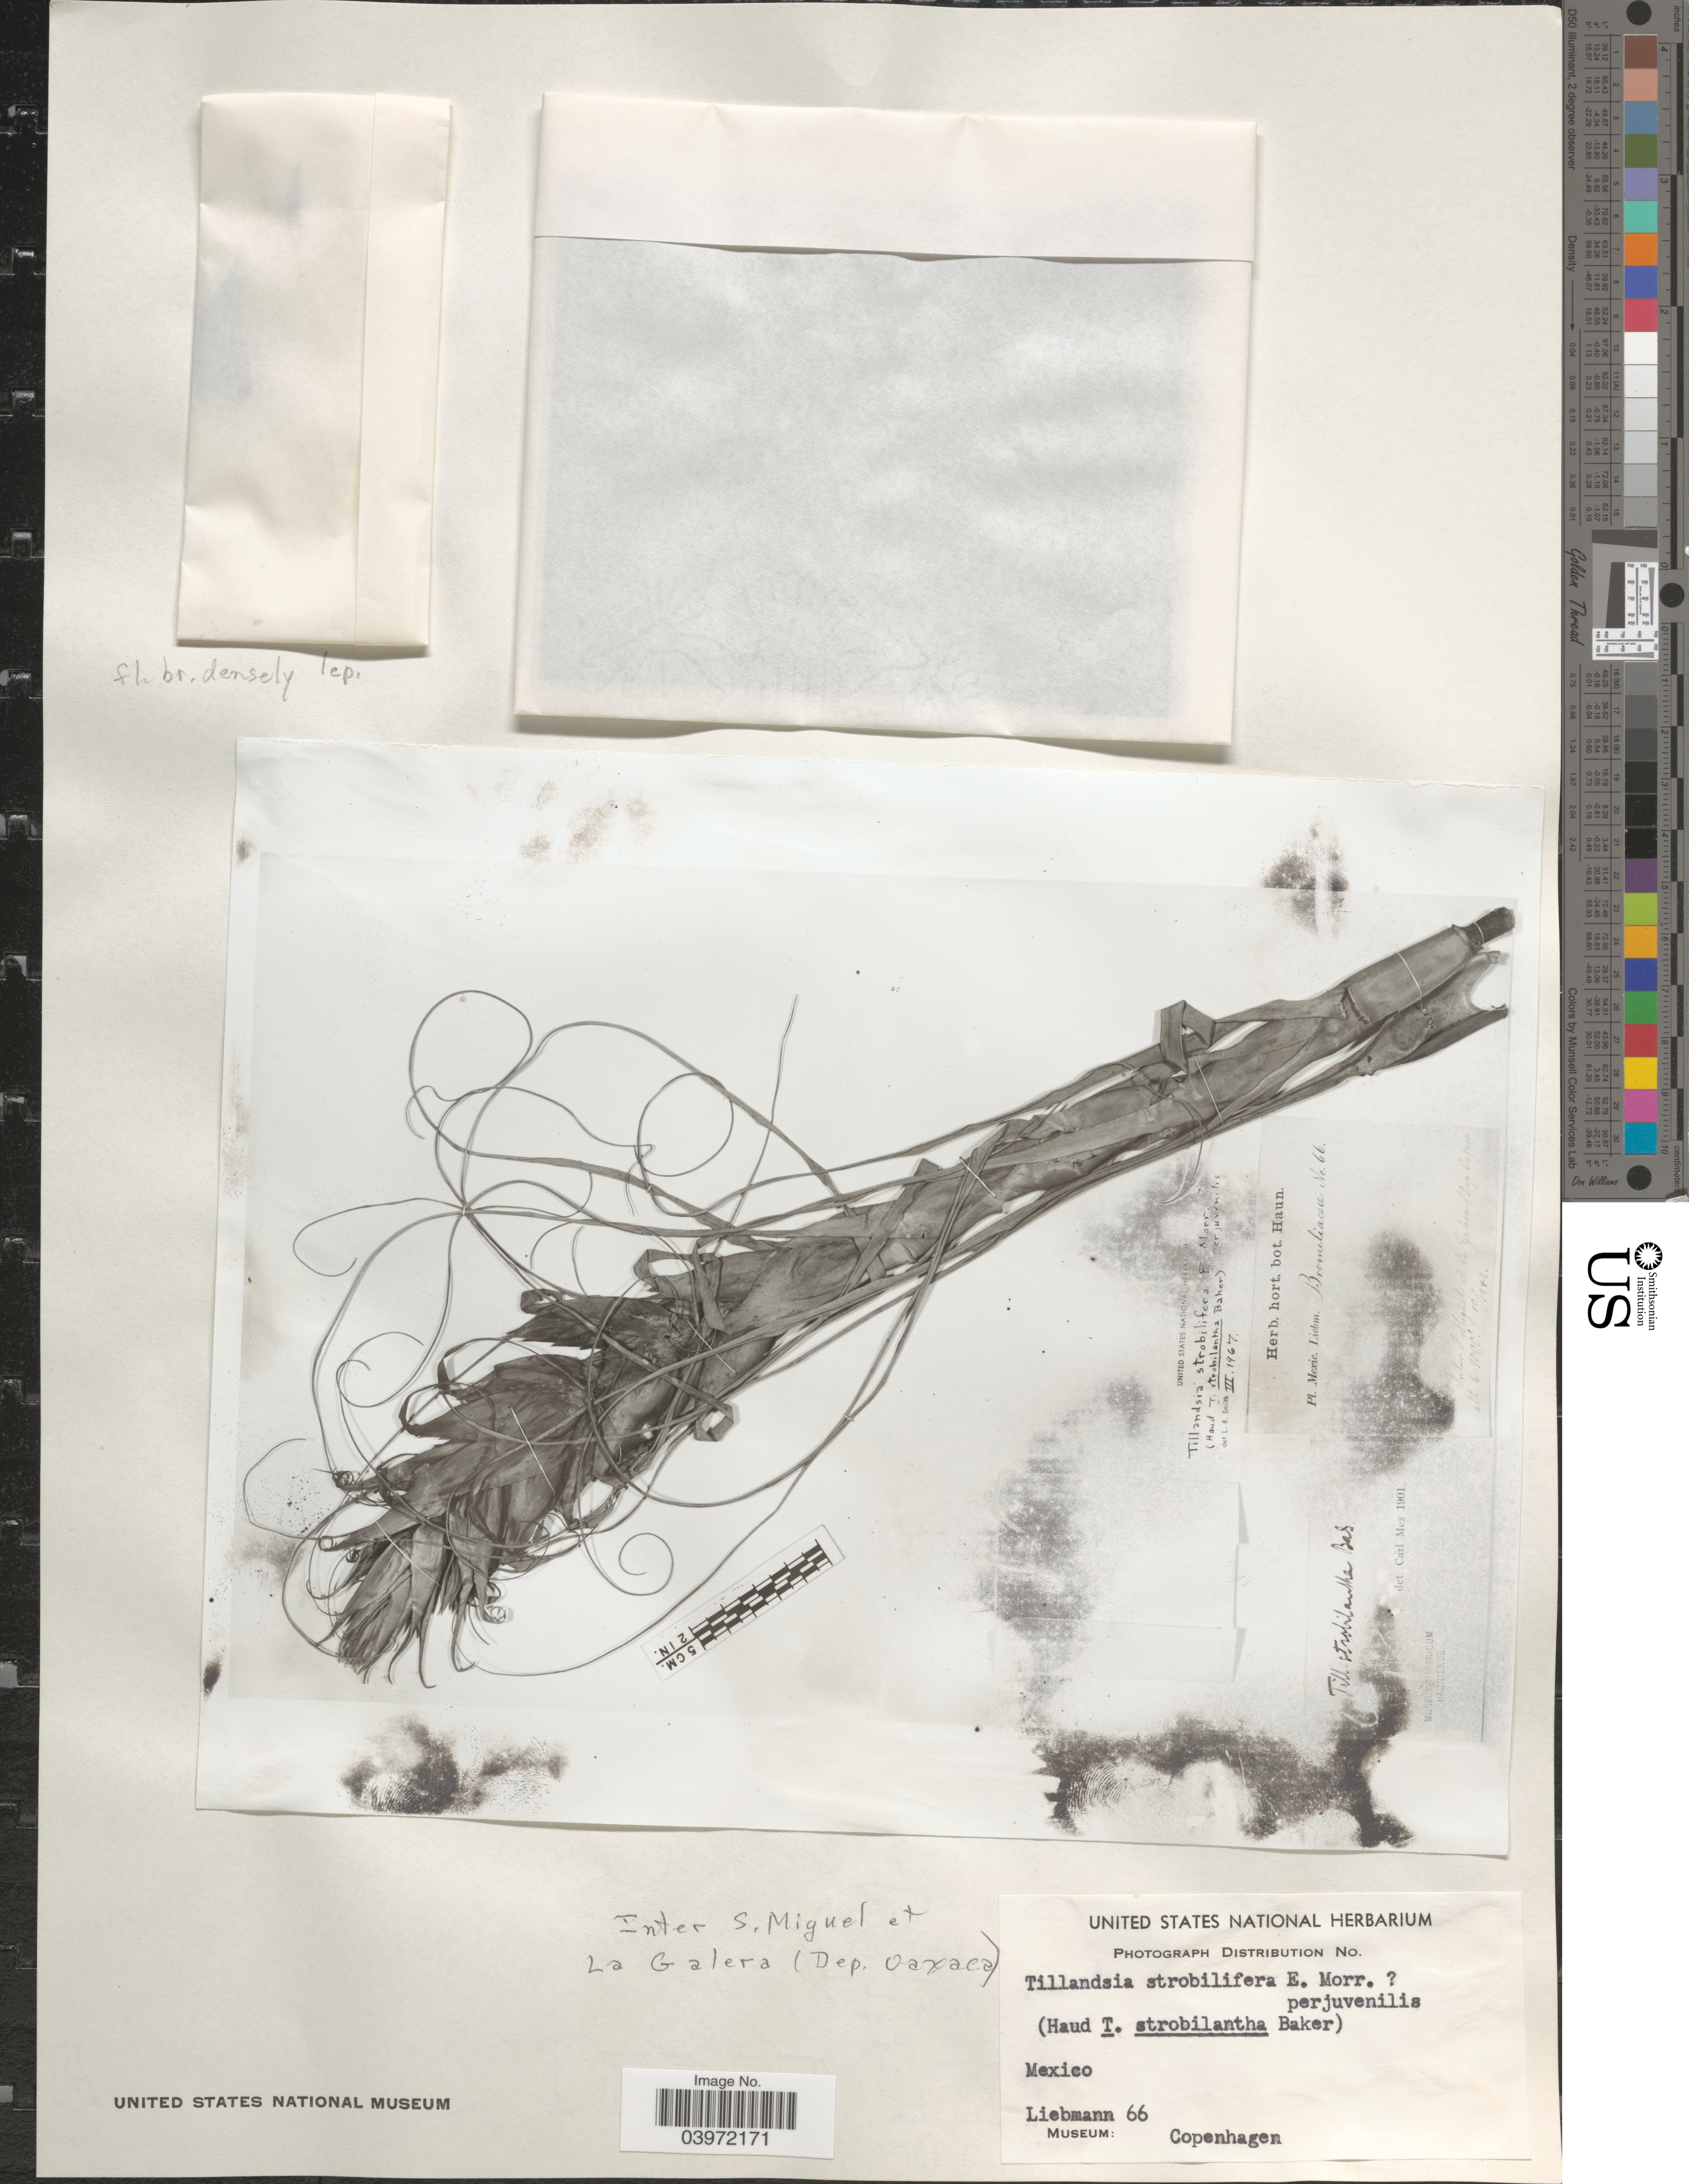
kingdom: Plantae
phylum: Tracheophyta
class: Liliopsida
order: Poales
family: Bromeliaceae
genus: Tillandsia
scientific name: Tillandsia strobilifera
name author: É. Morren ex Baker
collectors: Liebmann, --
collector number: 66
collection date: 1842-10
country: Mexico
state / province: Oaxaca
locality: Inter S. Miguel et La Galera (Dep. Oaxaca).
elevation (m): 1829